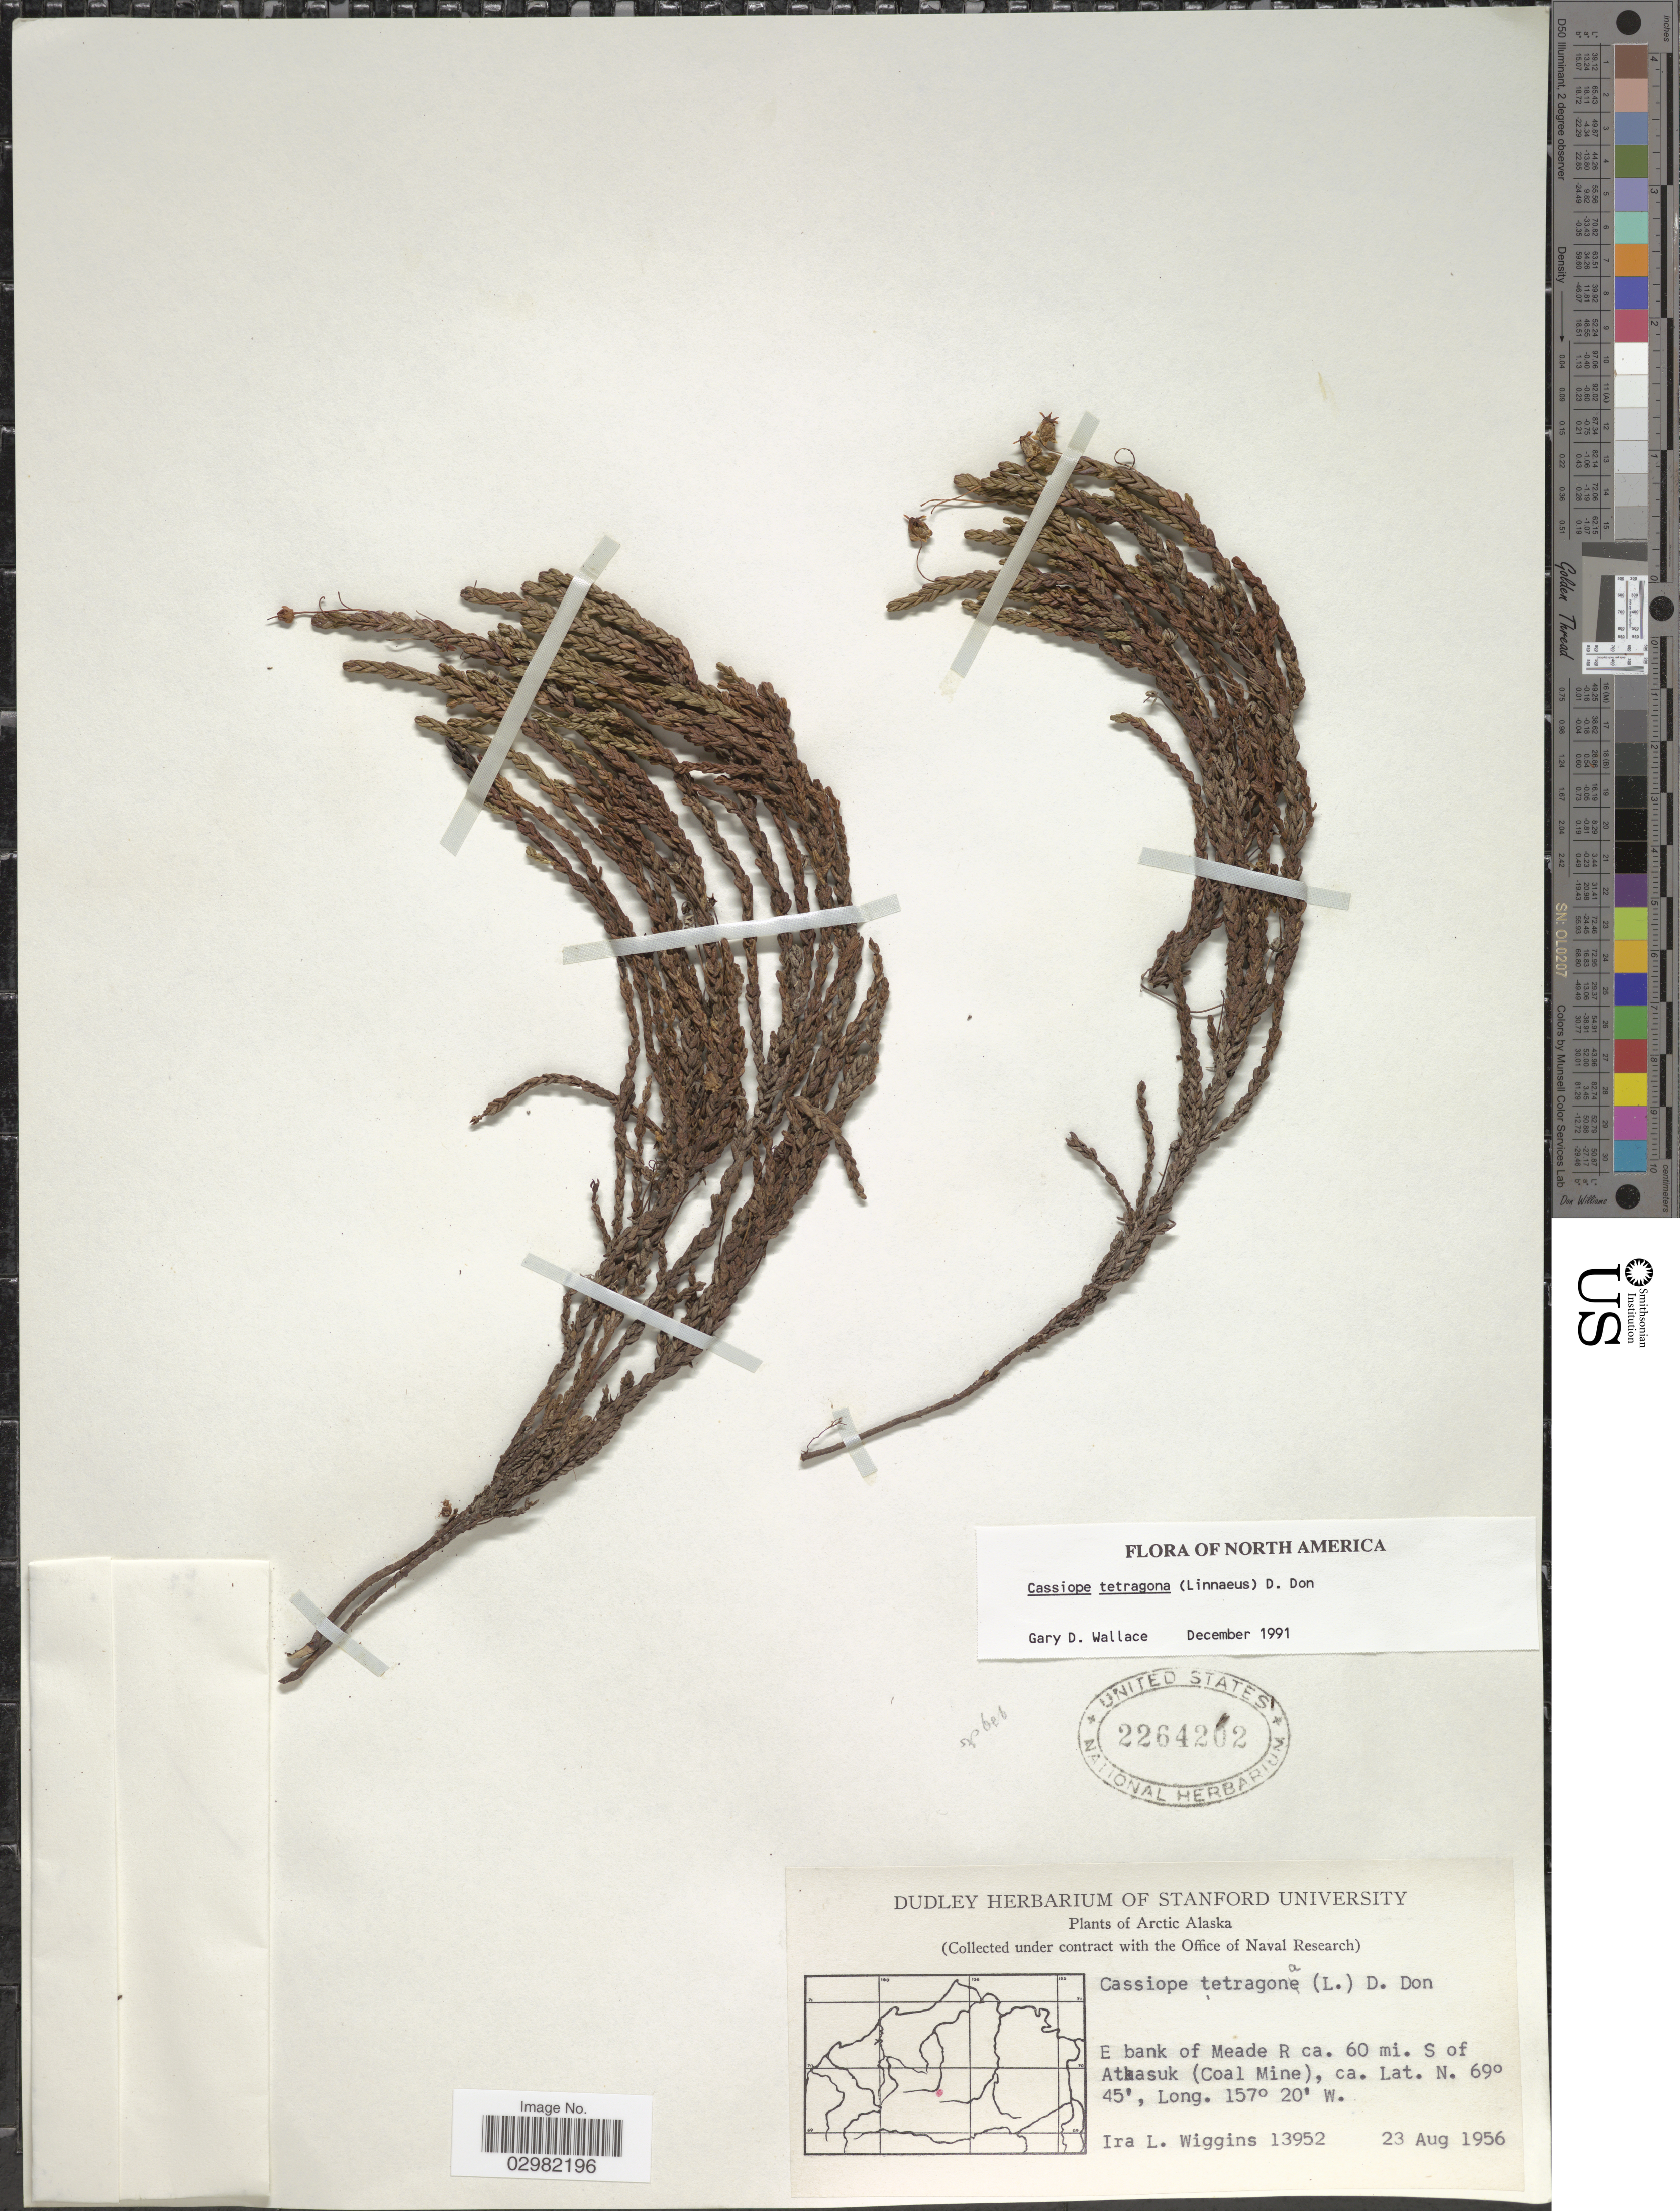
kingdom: Plantae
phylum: Tracheophyta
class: Magnoliopsida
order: Ericales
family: Ericaceae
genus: Cassiope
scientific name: Cassiope tetragona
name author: (L.) D. Don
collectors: I. L. Wiggins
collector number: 13952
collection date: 1956-08-23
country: United States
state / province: Alaska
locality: Arctic Alaska. E bank of Meade R ca. 60 mi. S of Athasuk (Coal Mine).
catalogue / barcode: US 2264202